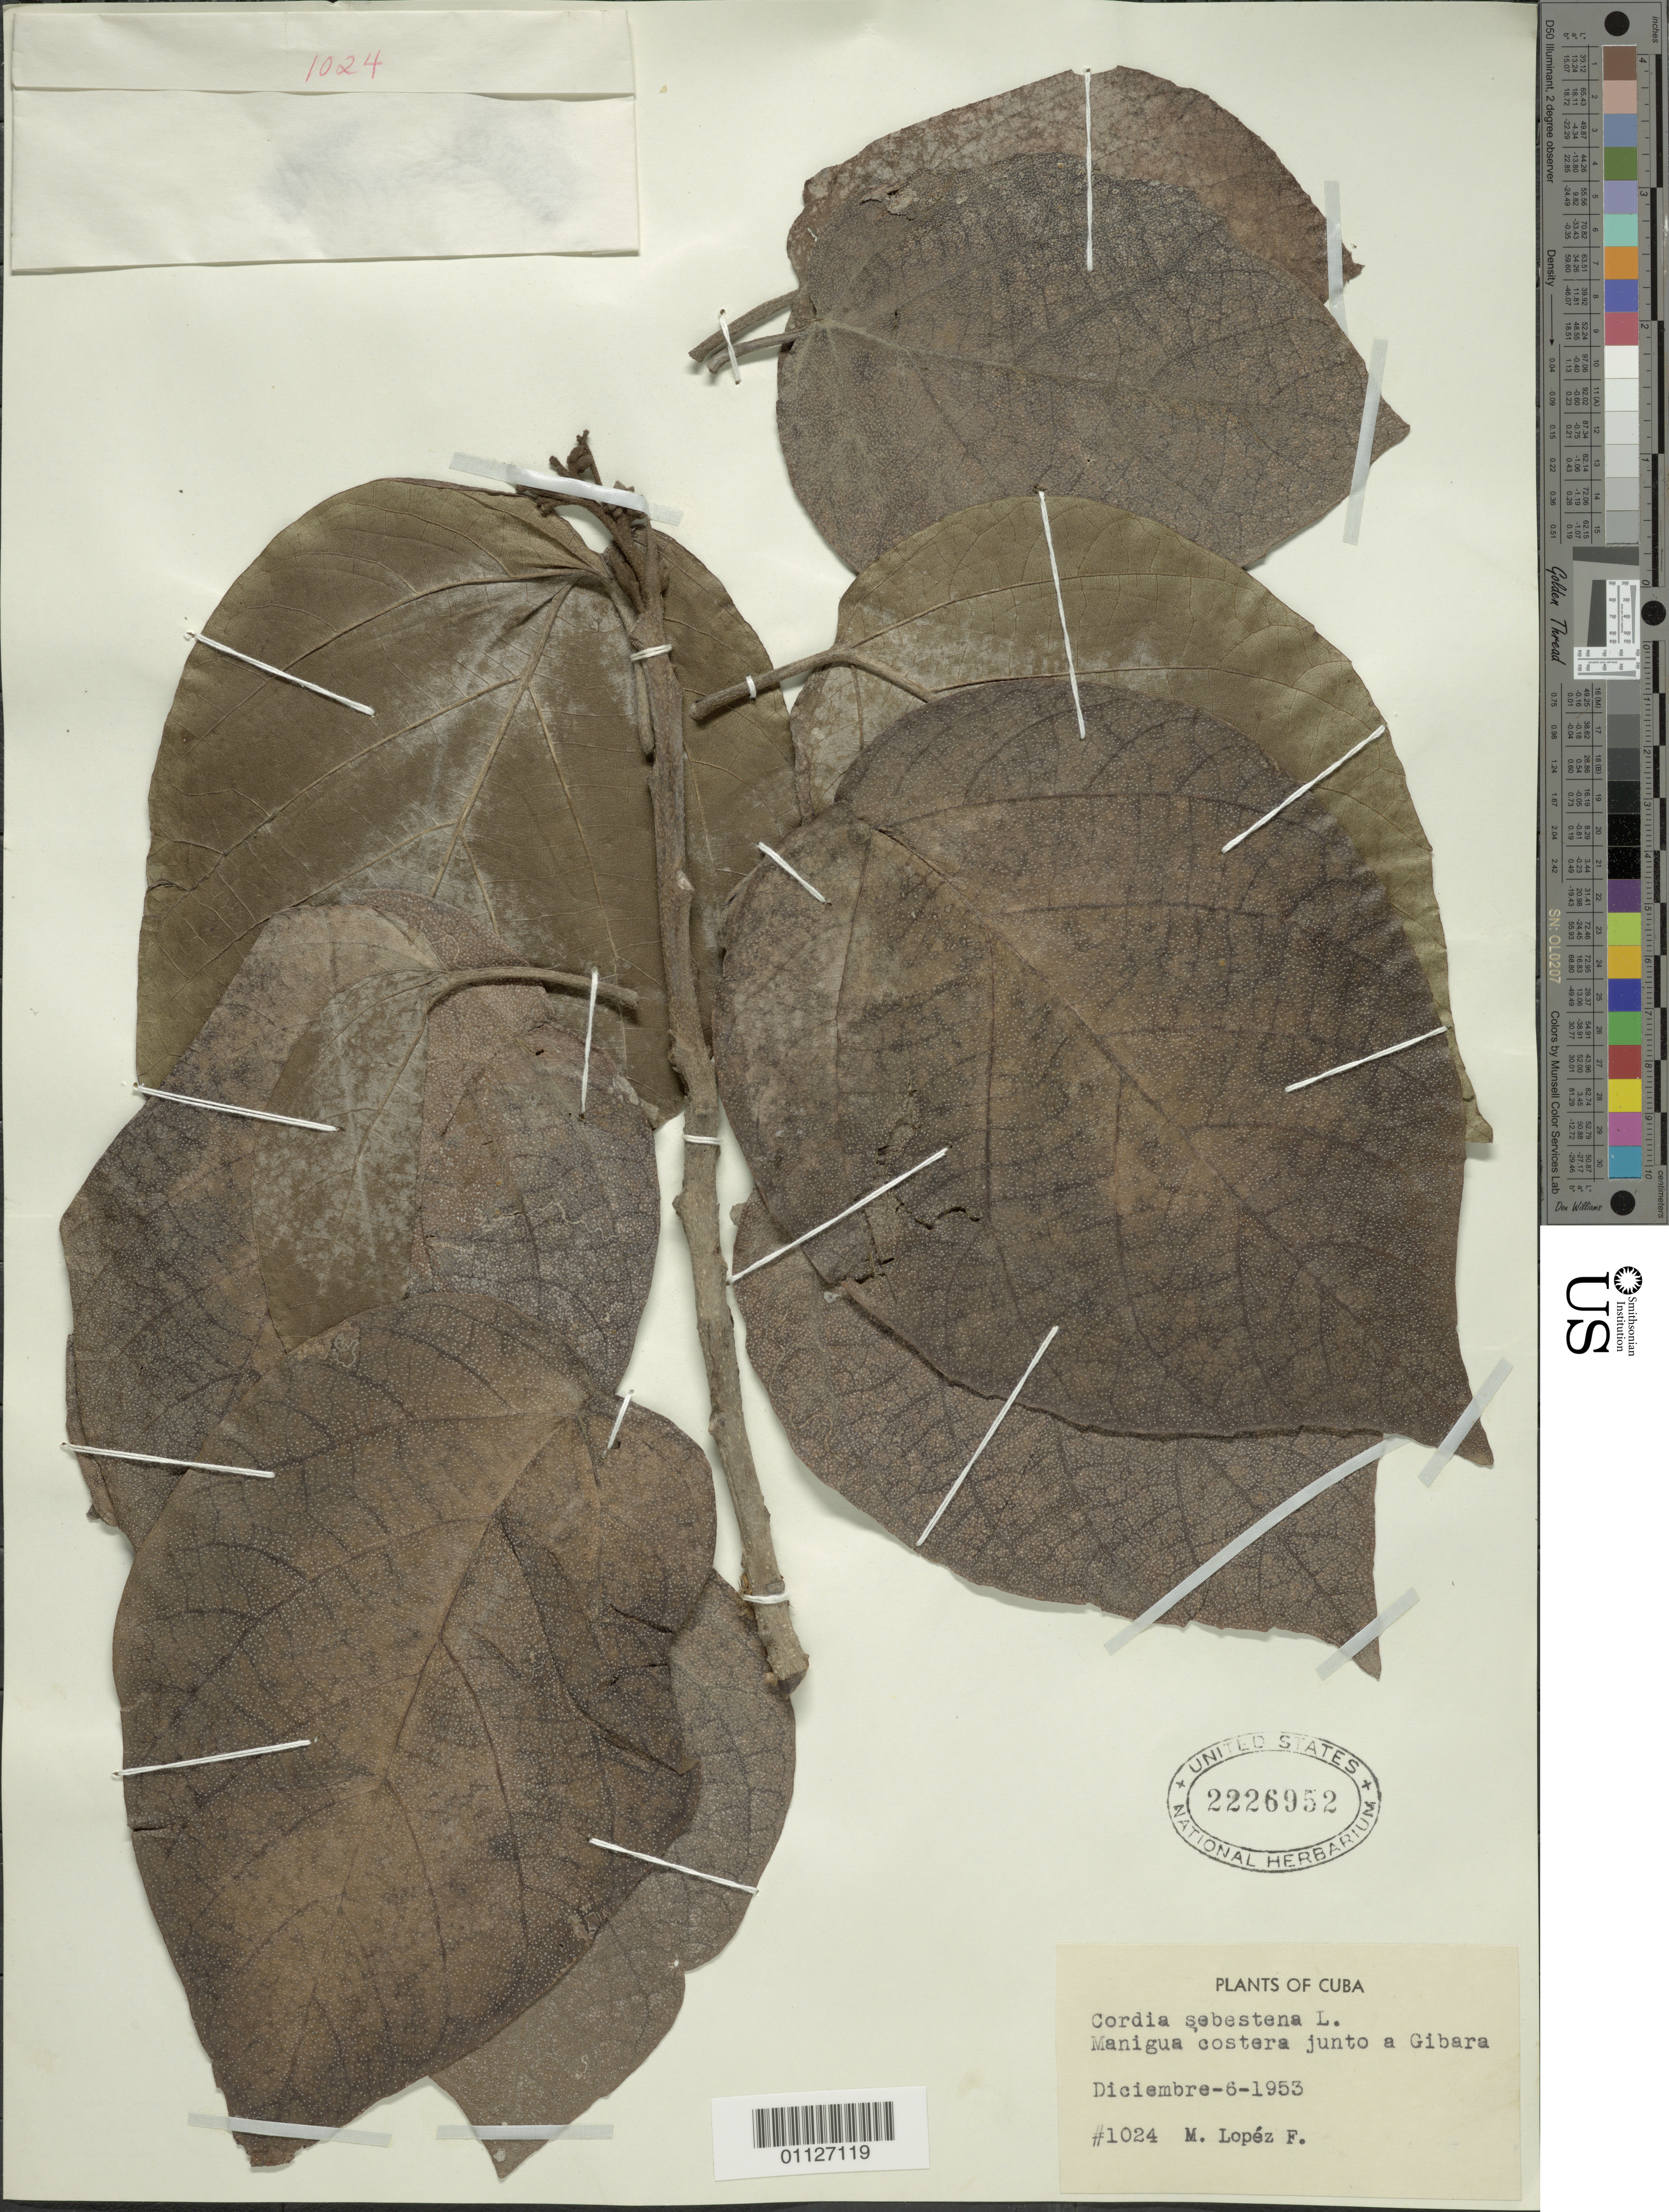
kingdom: Plantae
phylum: Tracheophyta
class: Magnoliopsida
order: Boraginales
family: Cordiaceae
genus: Cordia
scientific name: Cordia sebestena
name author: L.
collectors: M. López Figueiras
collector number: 1024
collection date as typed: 06 Dec 1953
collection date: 1953-12-06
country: Cuba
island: Cuba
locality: Manigua costera junto a Gibara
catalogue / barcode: US 2226952